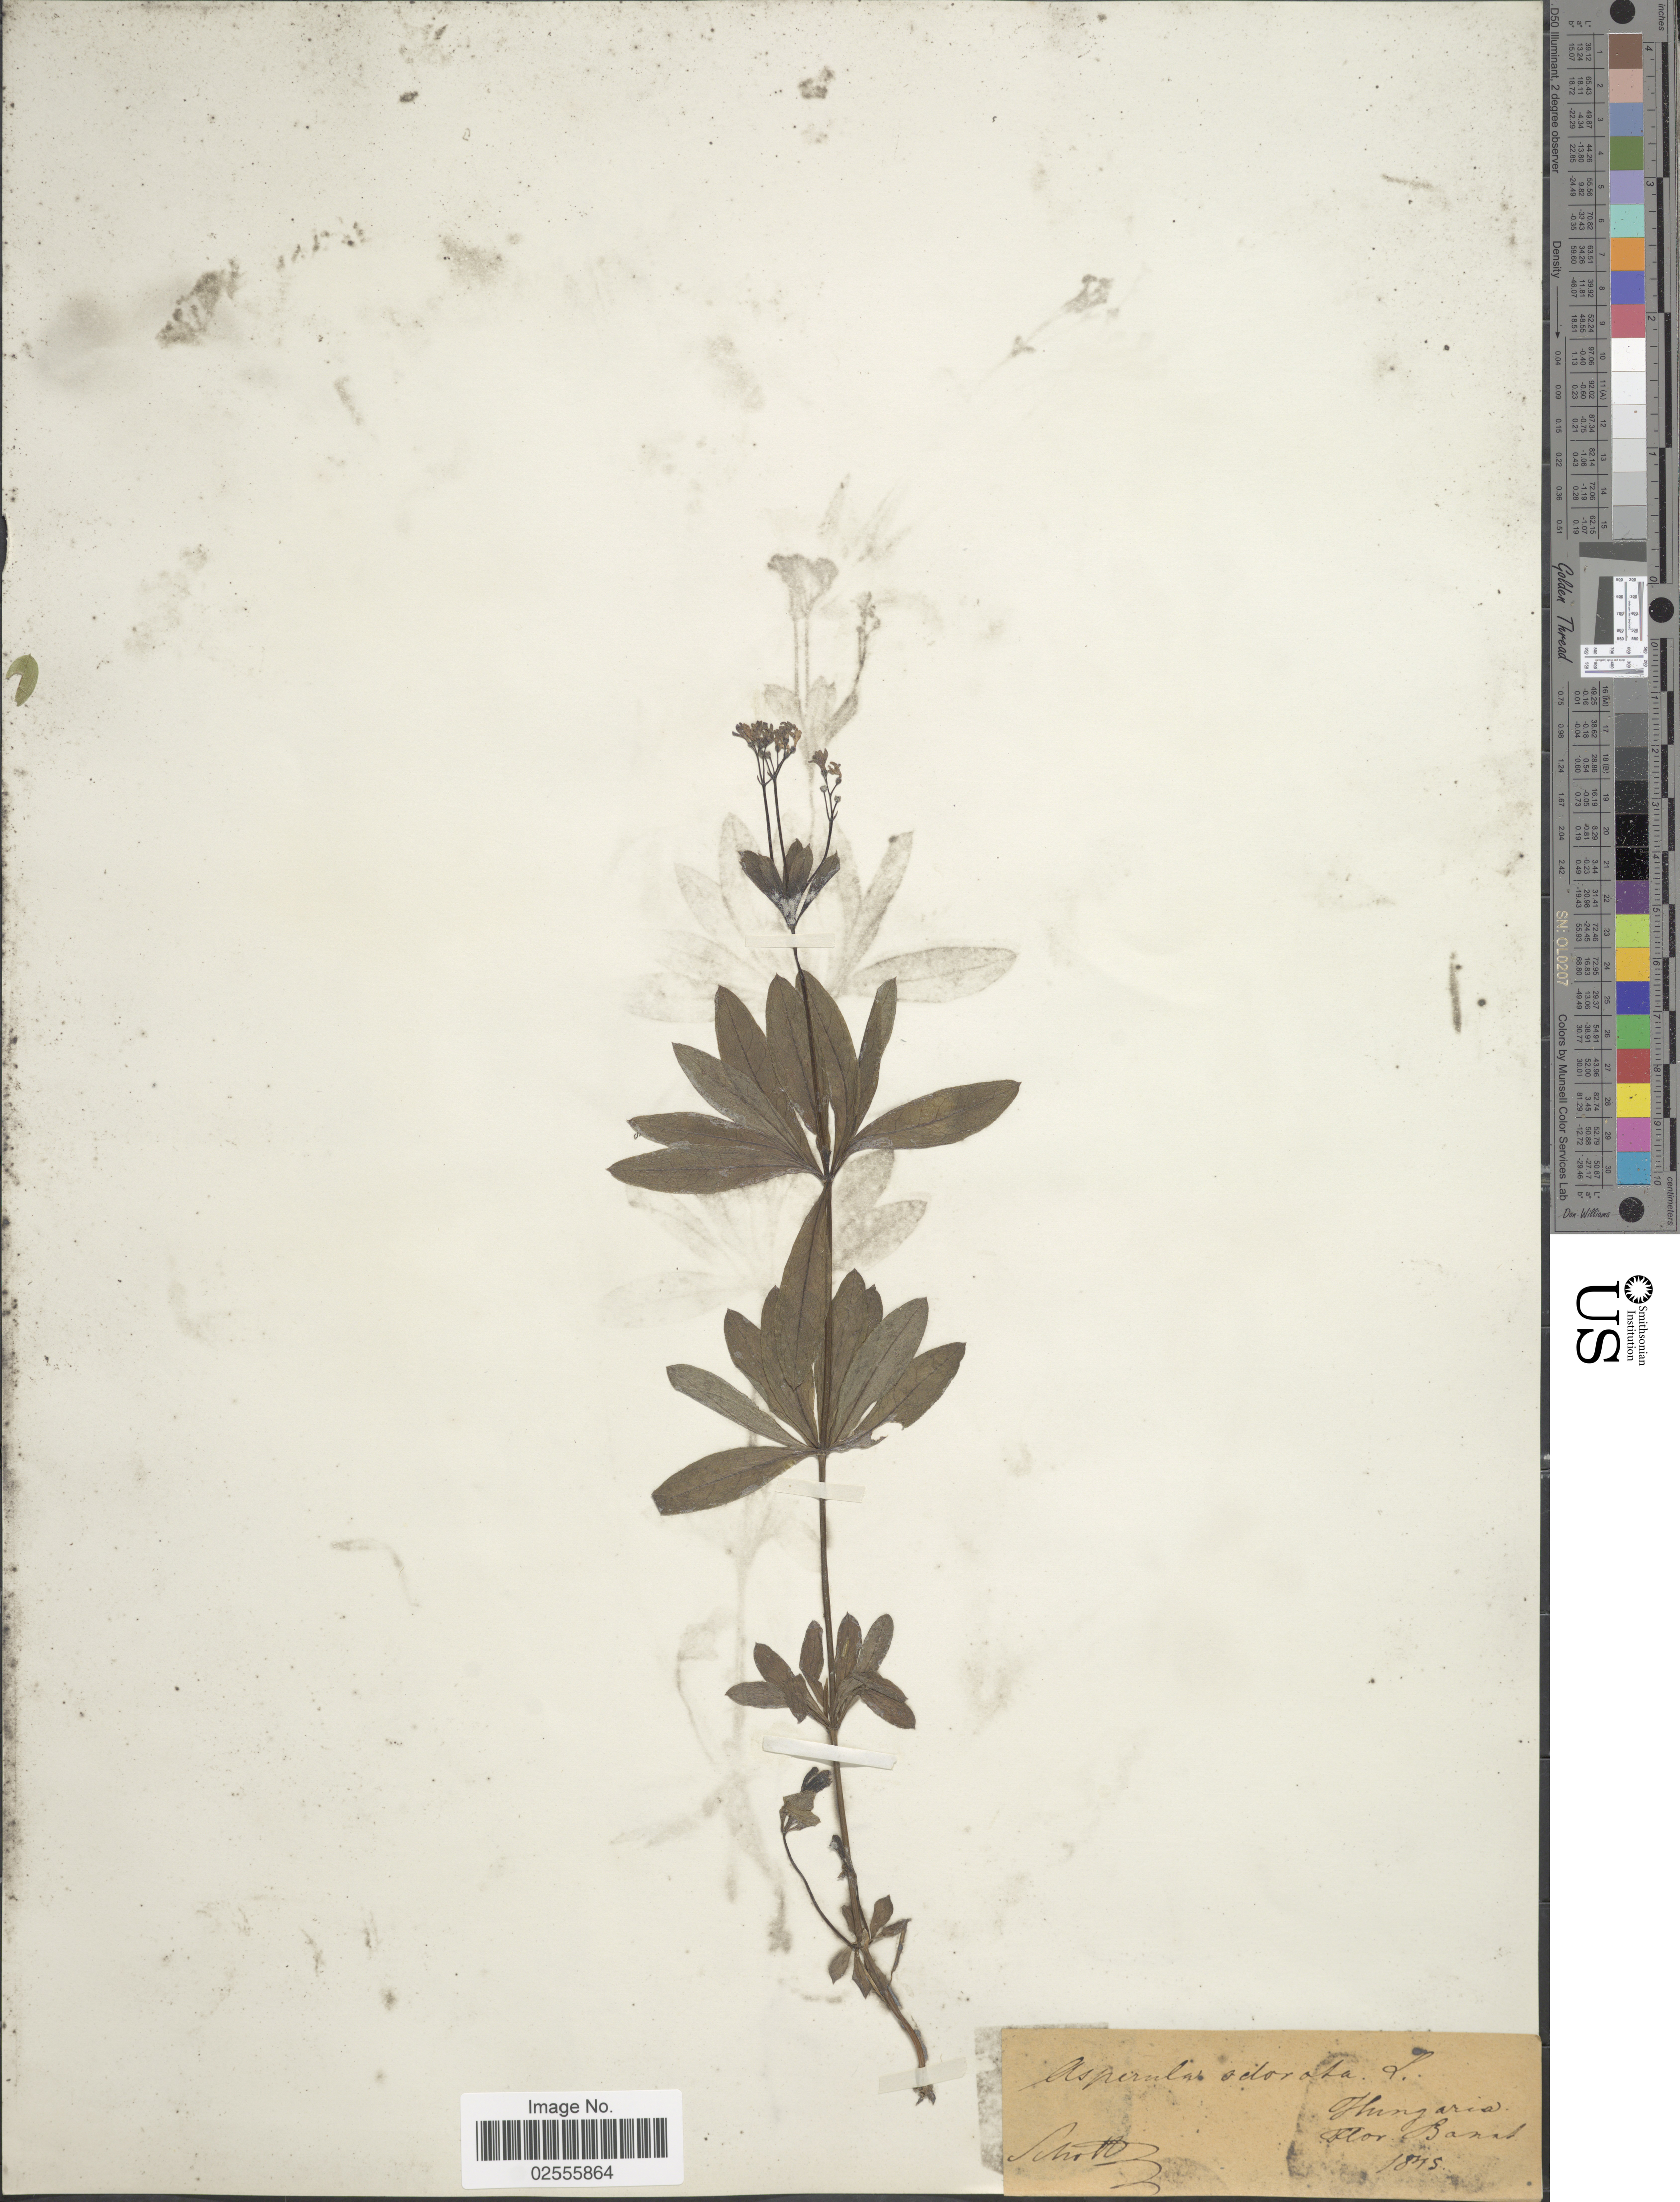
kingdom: Plantae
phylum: Tracheophyta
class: Magnoliopsida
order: Gentianales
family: Rubiaceae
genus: Asperula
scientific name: Asperula odorata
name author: L.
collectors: Schott, --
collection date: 1845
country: Hungary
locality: Hungaria, Flor. Banat.